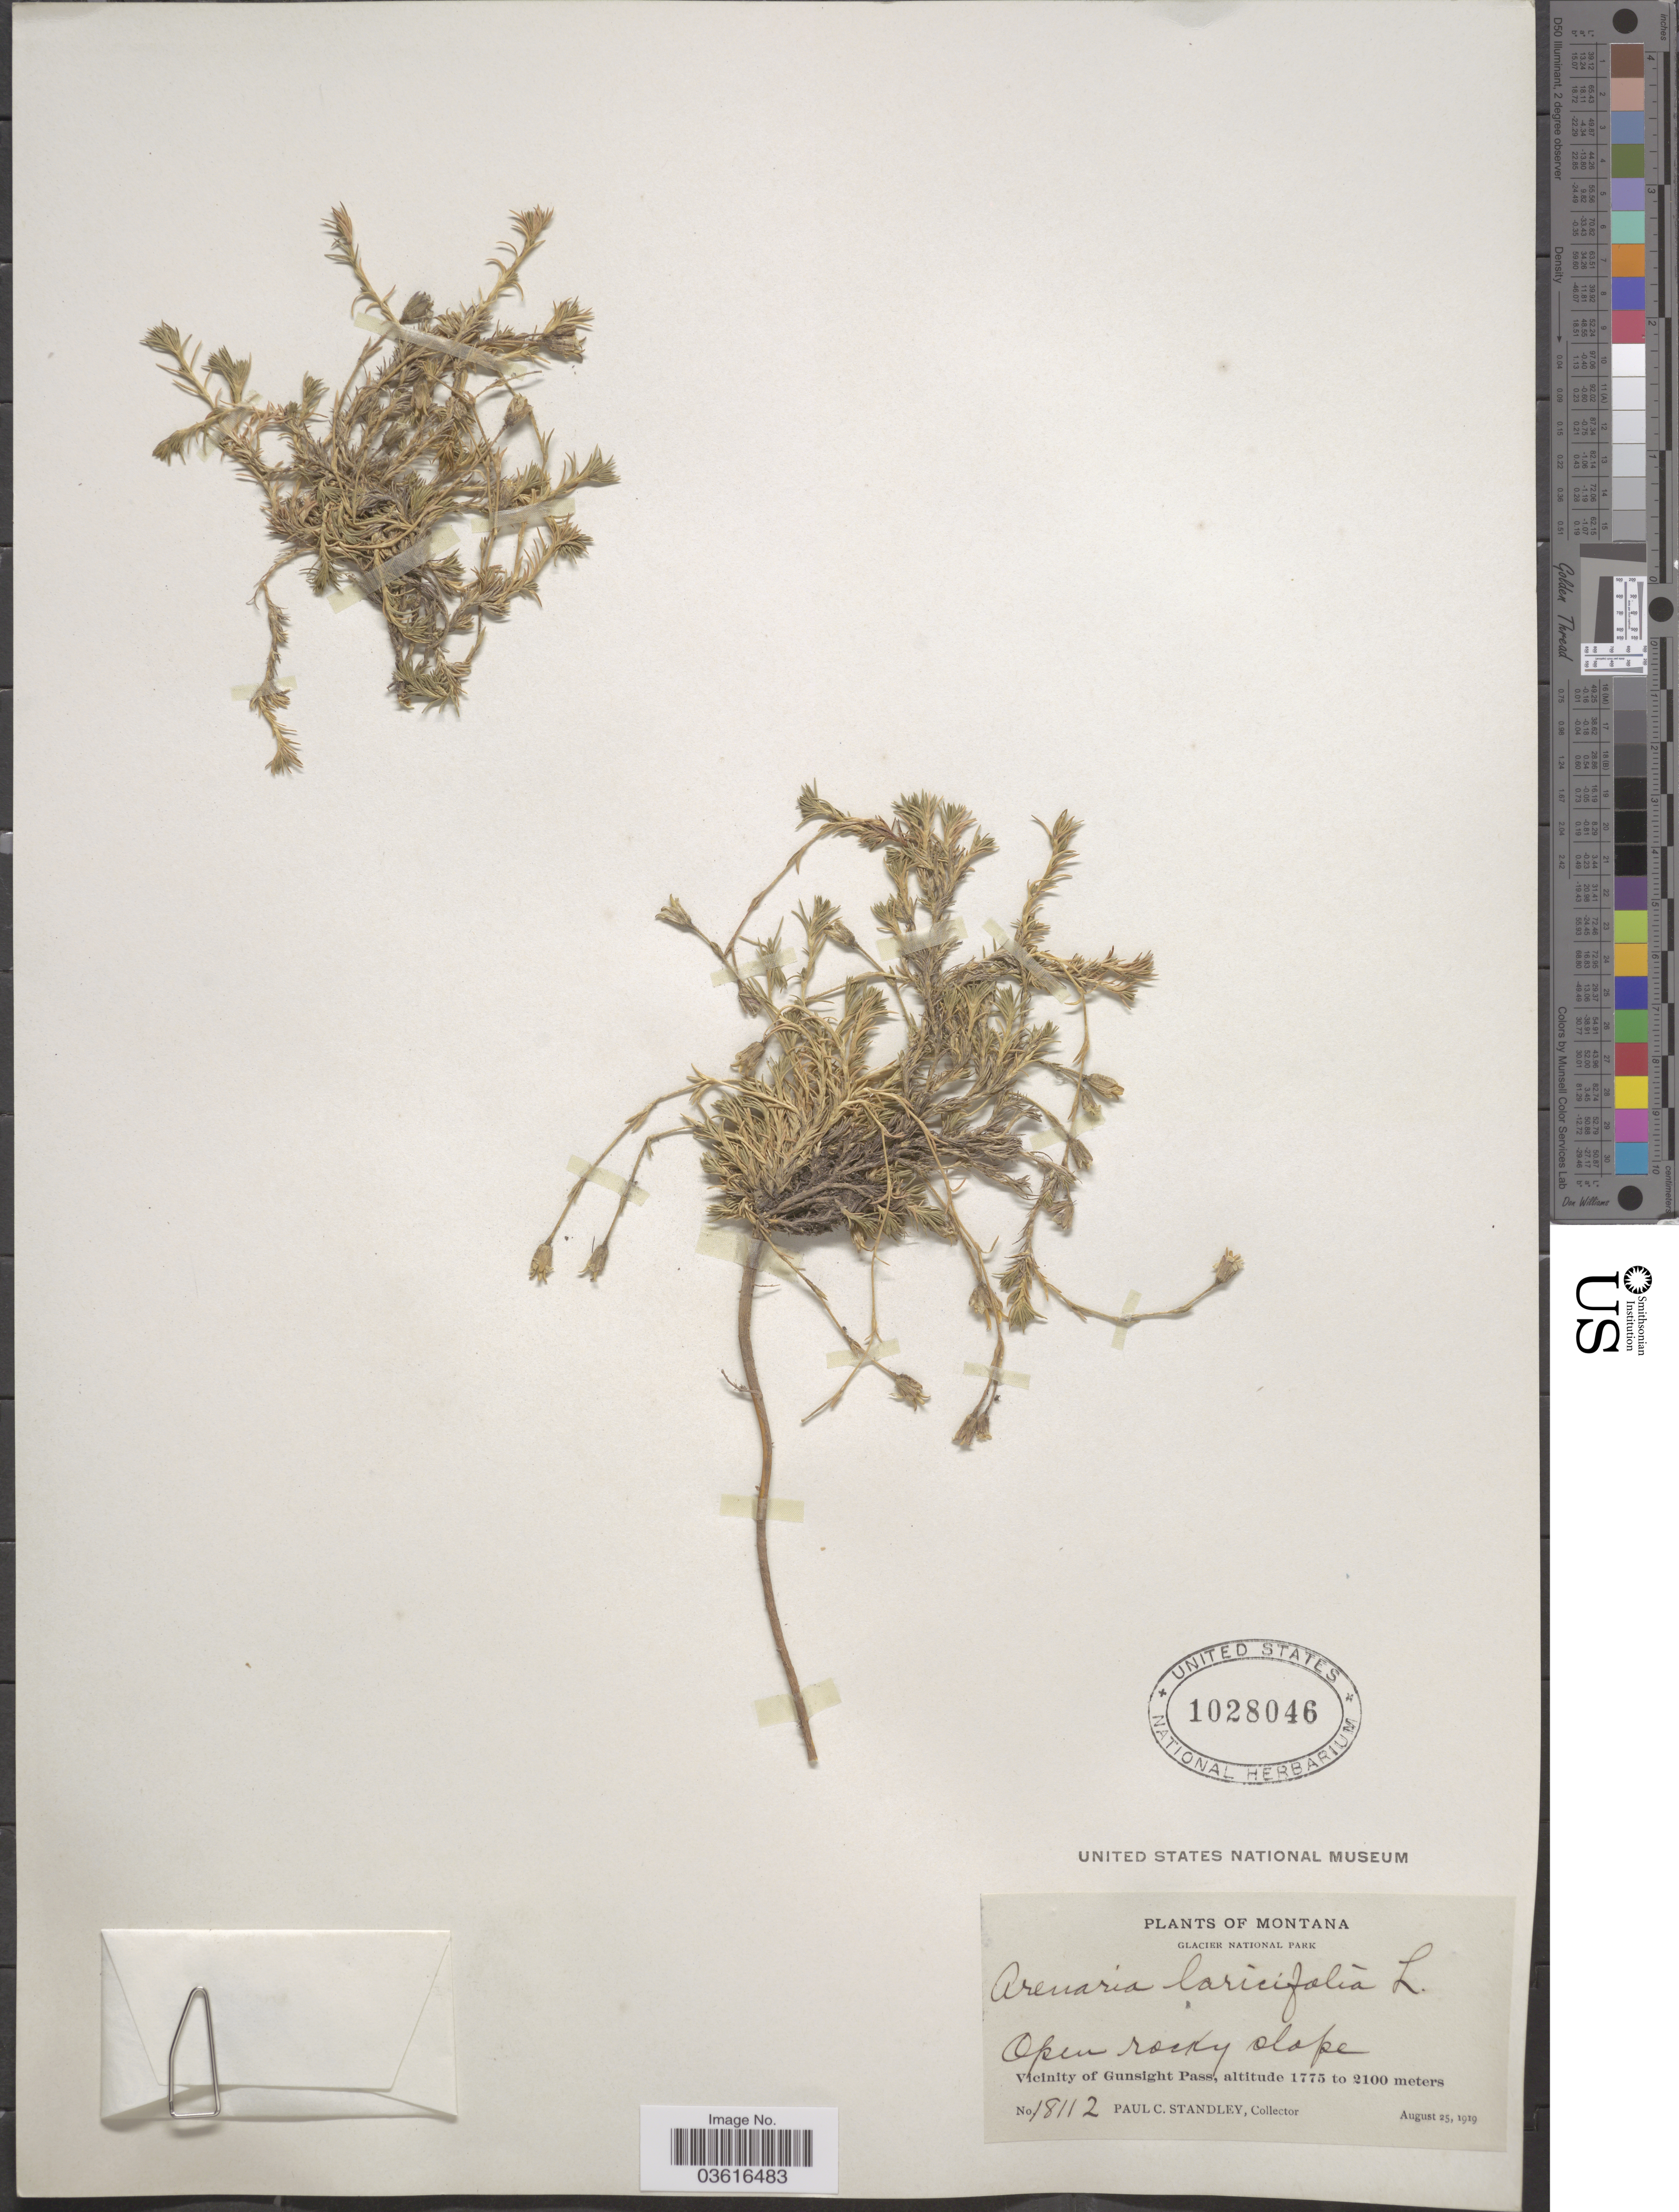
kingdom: Plantae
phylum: Tracheophyta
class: Magnoliopsida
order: Caryophyllales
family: Caryophyllaceae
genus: Cherleria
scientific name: Cherleria obtusiloba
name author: (Rydb.) A.J. Moore & Dillenb.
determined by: Strong, M. T., (US), Smithsonian Institution - National Museum of Natural History (UNITED STATES)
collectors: P. C. Standley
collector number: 18112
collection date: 1919-08-25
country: United States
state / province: Montana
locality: Glacier National Park. Vicinity of Gunsight Pass.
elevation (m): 1775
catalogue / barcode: US 1028046